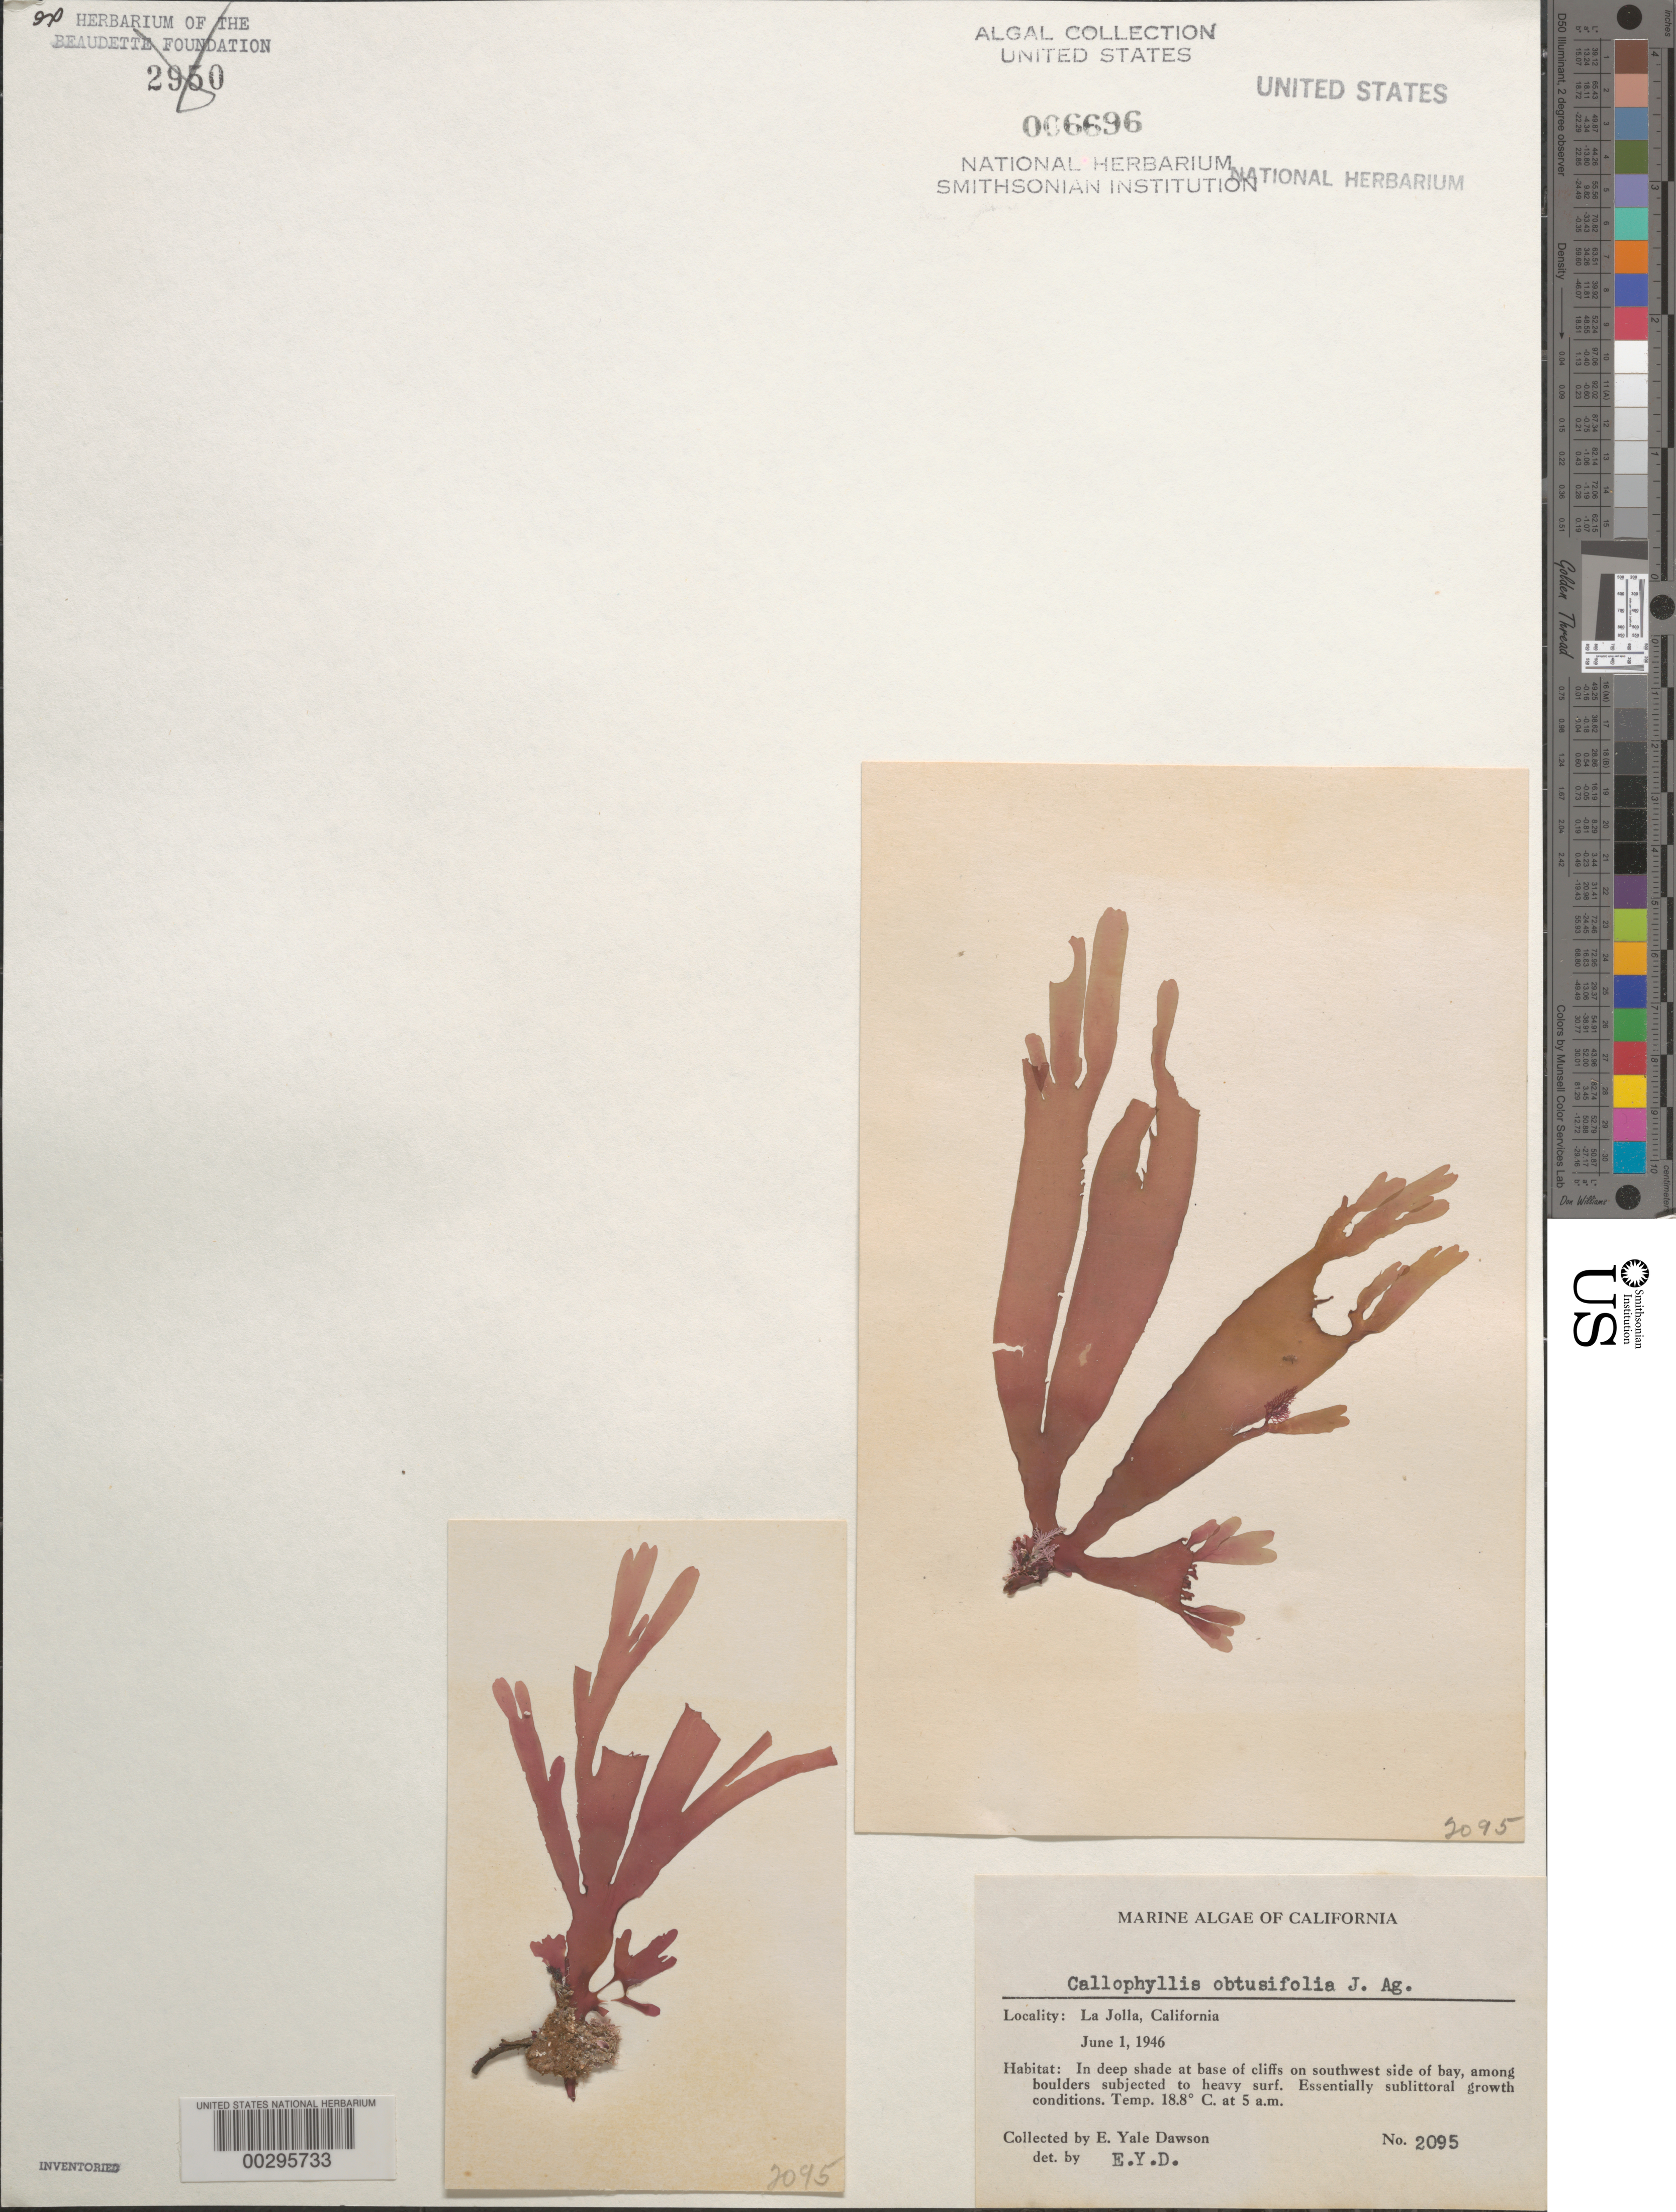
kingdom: Plantae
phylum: Rhodophyta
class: Florideophyceae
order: Gigartinales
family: Kallymeniaceae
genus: Callophyllis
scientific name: Callophyllis obtusifolia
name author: J. Agardh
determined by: Dawson, E. Y.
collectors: E. Y. Dawson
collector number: EYD 2095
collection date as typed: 01 Jun 1946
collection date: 1946-06-01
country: United States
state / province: California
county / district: San Diego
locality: La Jolla, southwest La Jolla Bay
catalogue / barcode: US 6696